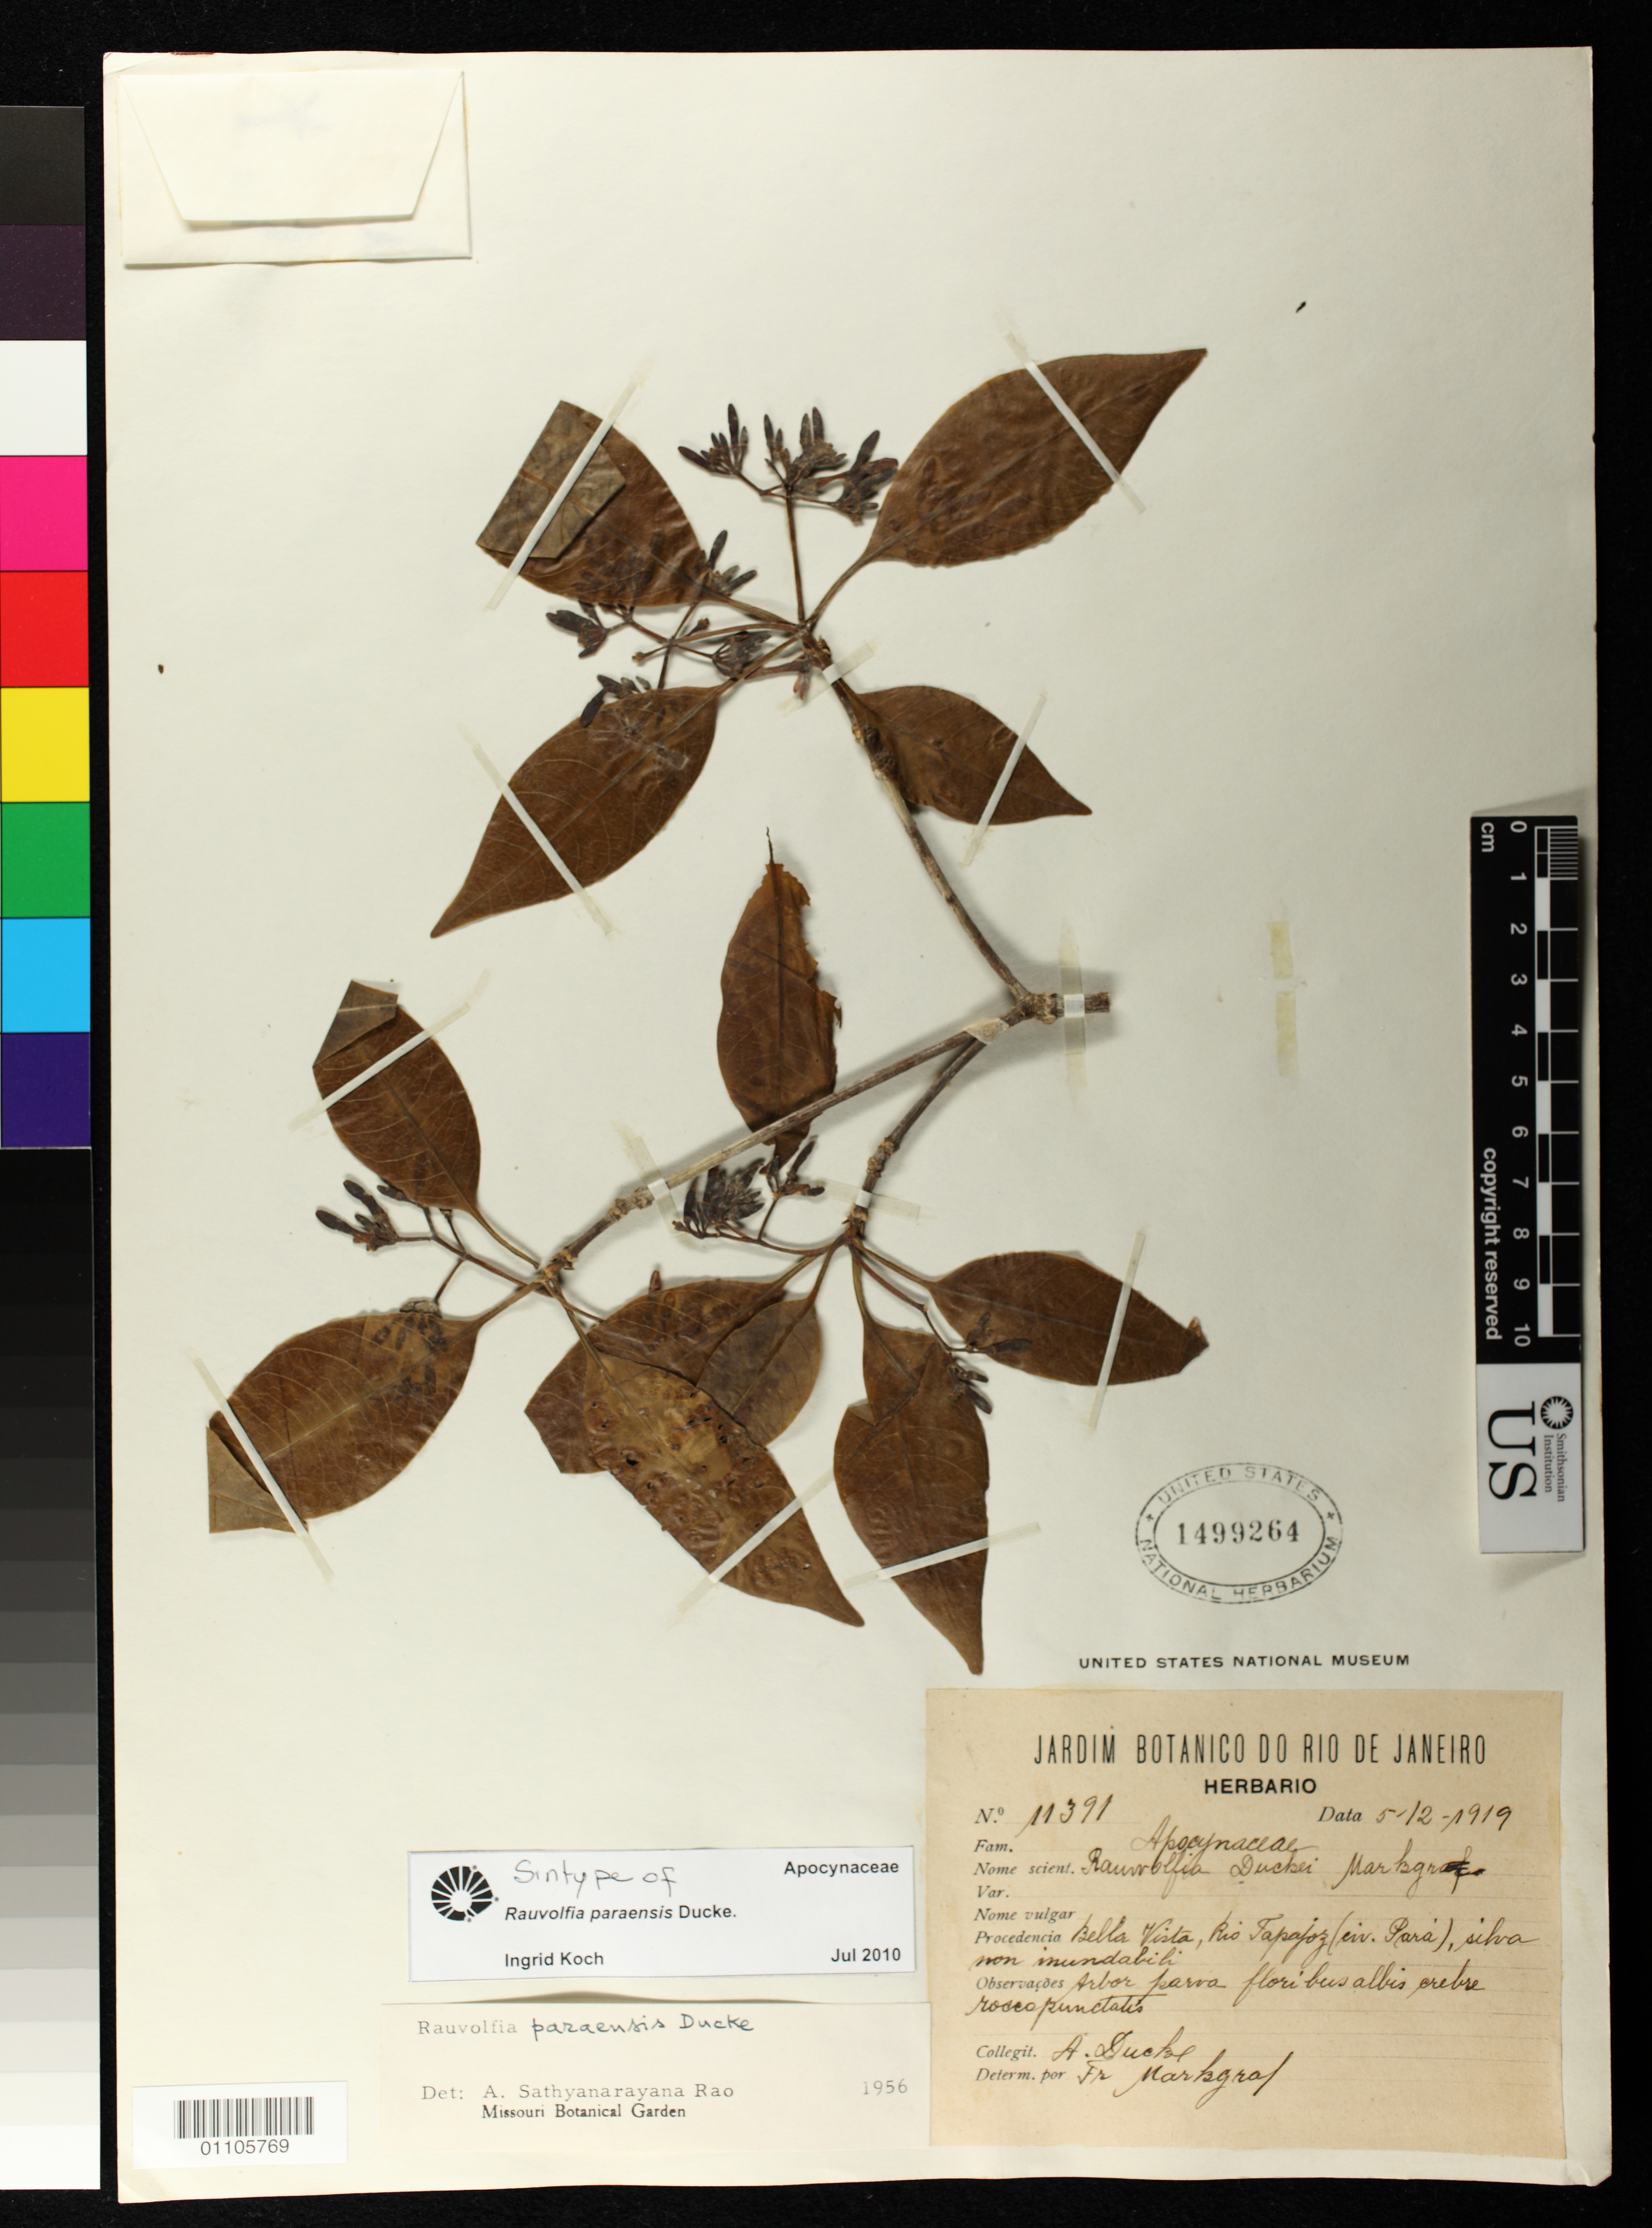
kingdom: Plantae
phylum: Tracheophyta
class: Magnoliopsida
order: Gentianales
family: Apocynaceae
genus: Rauvolfia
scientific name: Rauvolfia paraensis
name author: Ducke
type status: Isosyntype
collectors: A. Ducke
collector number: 11391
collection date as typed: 05 Dec 1919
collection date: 1919-12-05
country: Brazil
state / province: Pará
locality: Bella Vista, Rio Tapajoz (civ. Pará).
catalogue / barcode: US 1499264